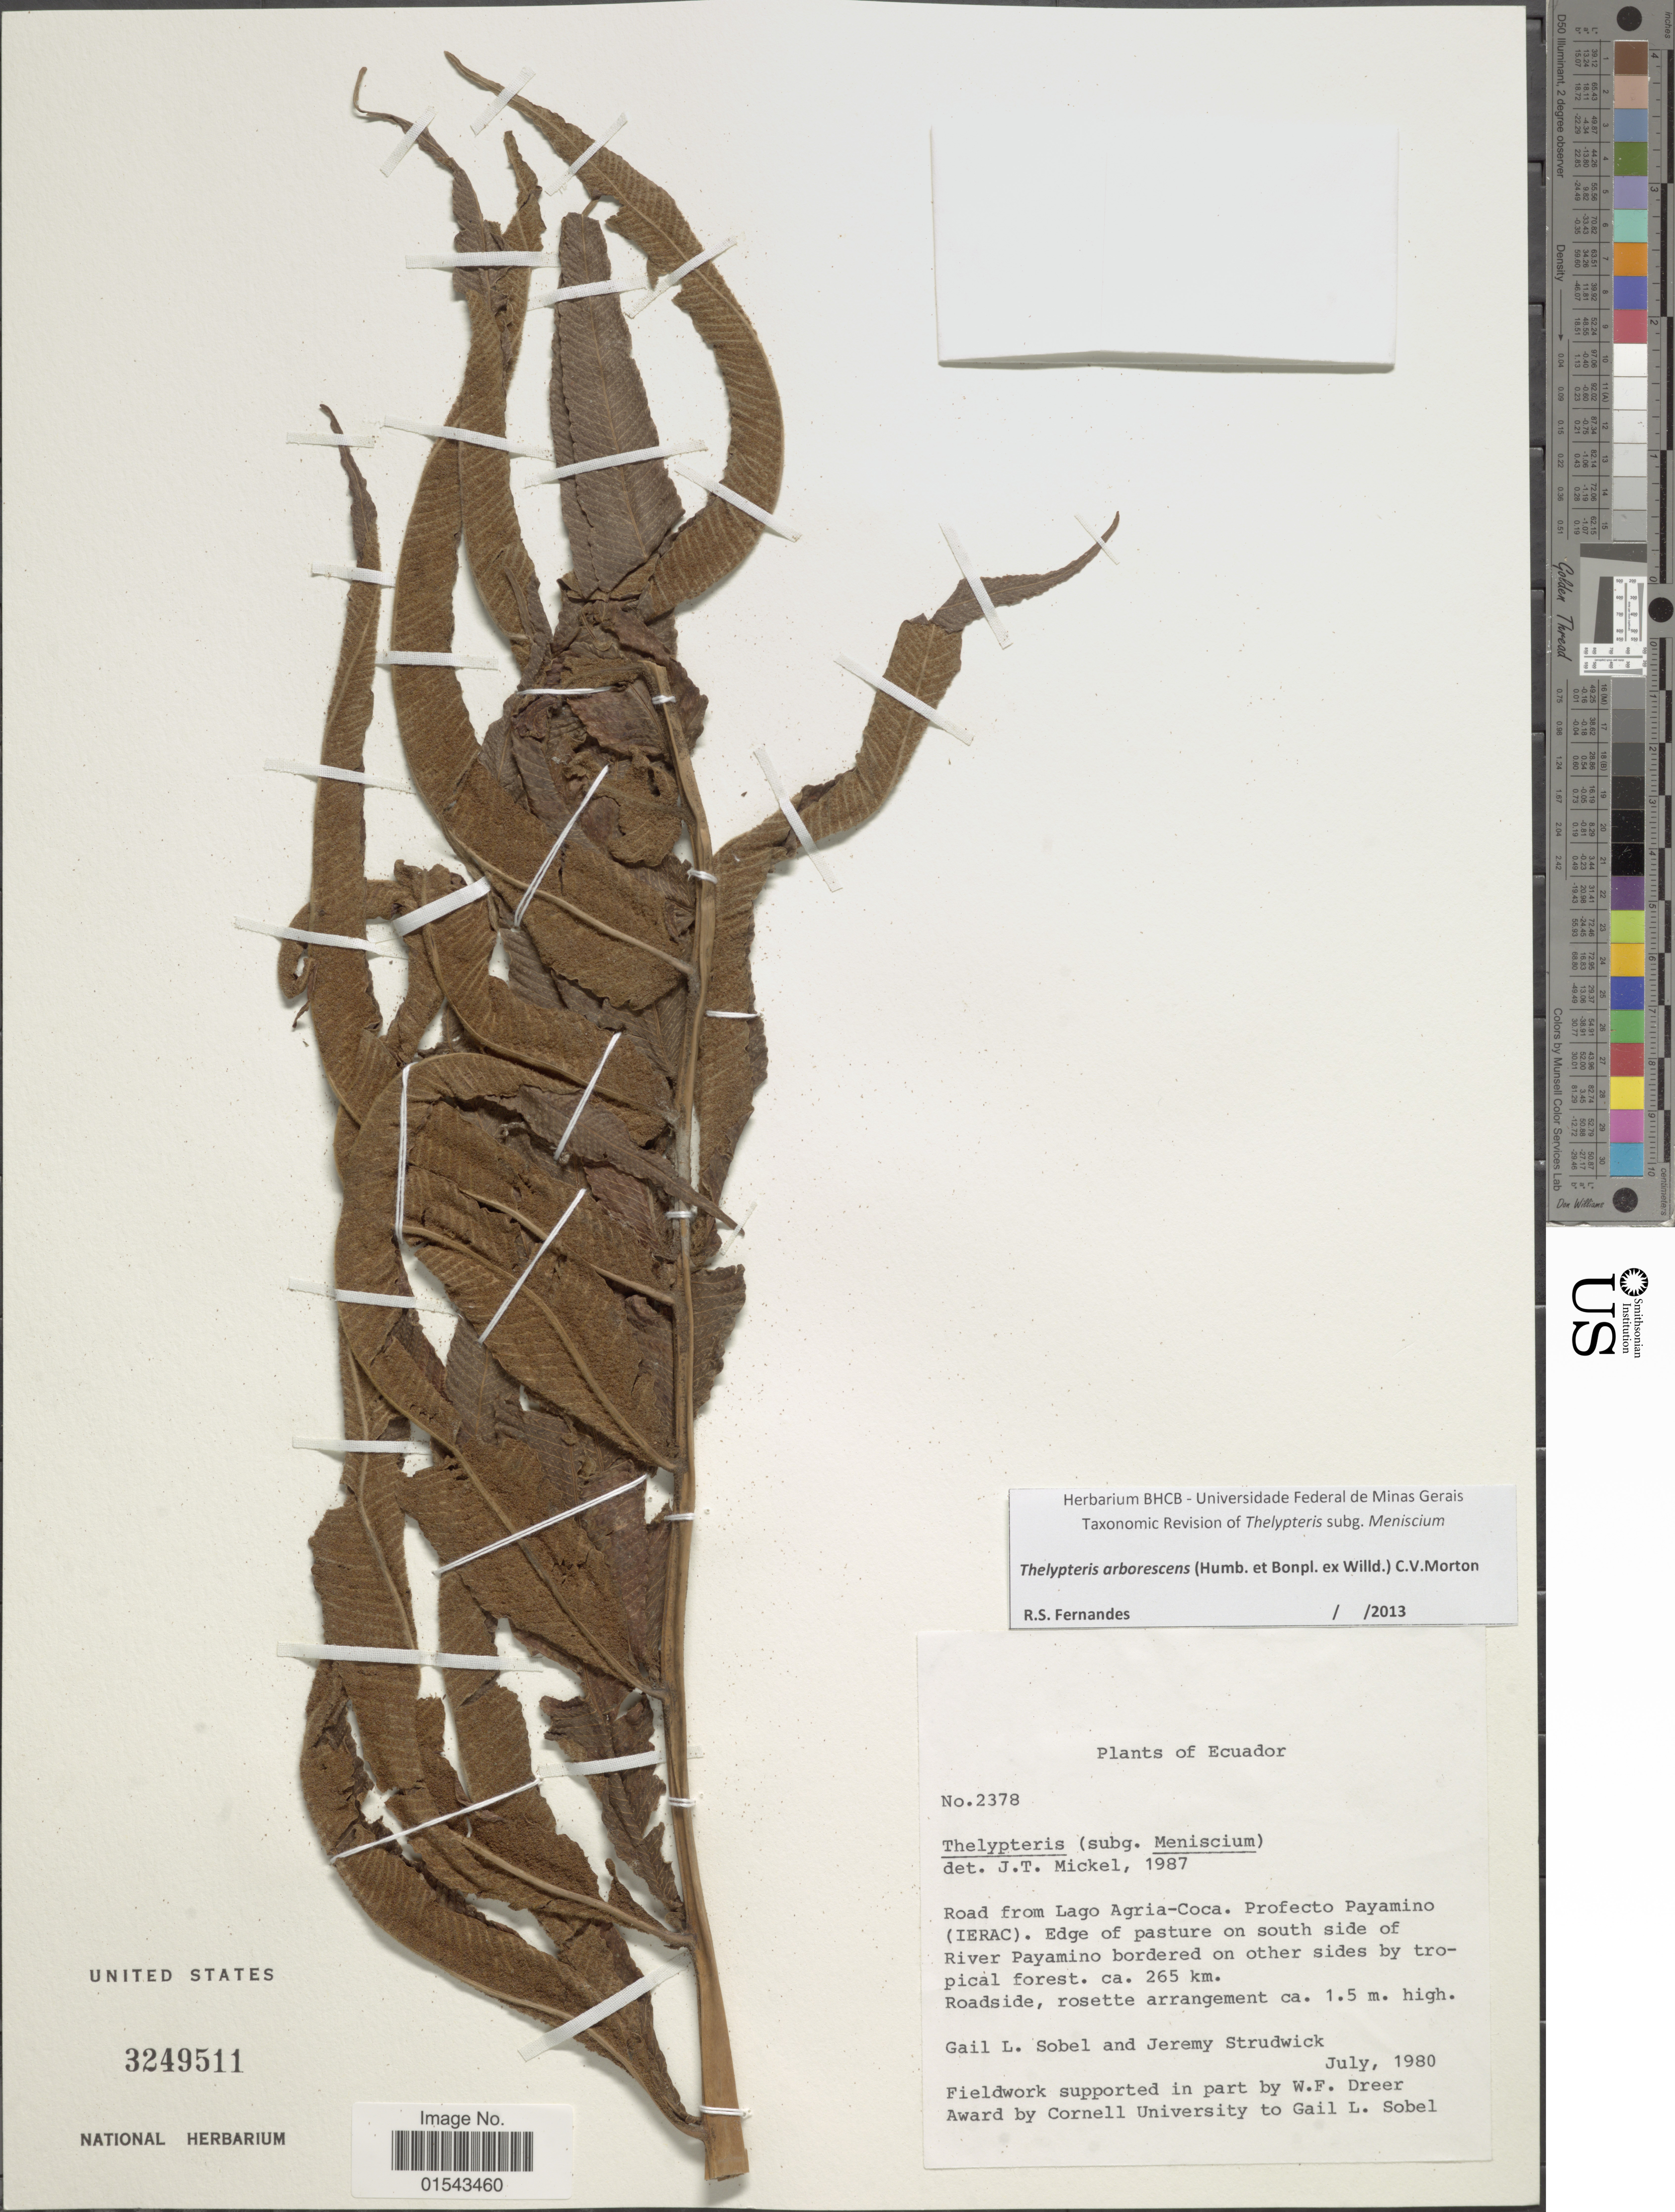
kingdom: Plantae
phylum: Tracheophyta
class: Polypodiopsida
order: Polypodiales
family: Thelypteridaceae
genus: Meniscium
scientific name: Meniscium arborescens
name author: Humb. & Bonpl. ex Willd.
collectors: G. L. Sobel & J. J. Strudwick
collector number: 2378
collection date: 1980-07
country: Ecuador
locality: Road from Lago Agria-Coca. Profecto Payamino (IERAC). south side of River Payamino bordered on other sides by tropical forest. ca. 265 km.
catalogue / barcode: US 3249511